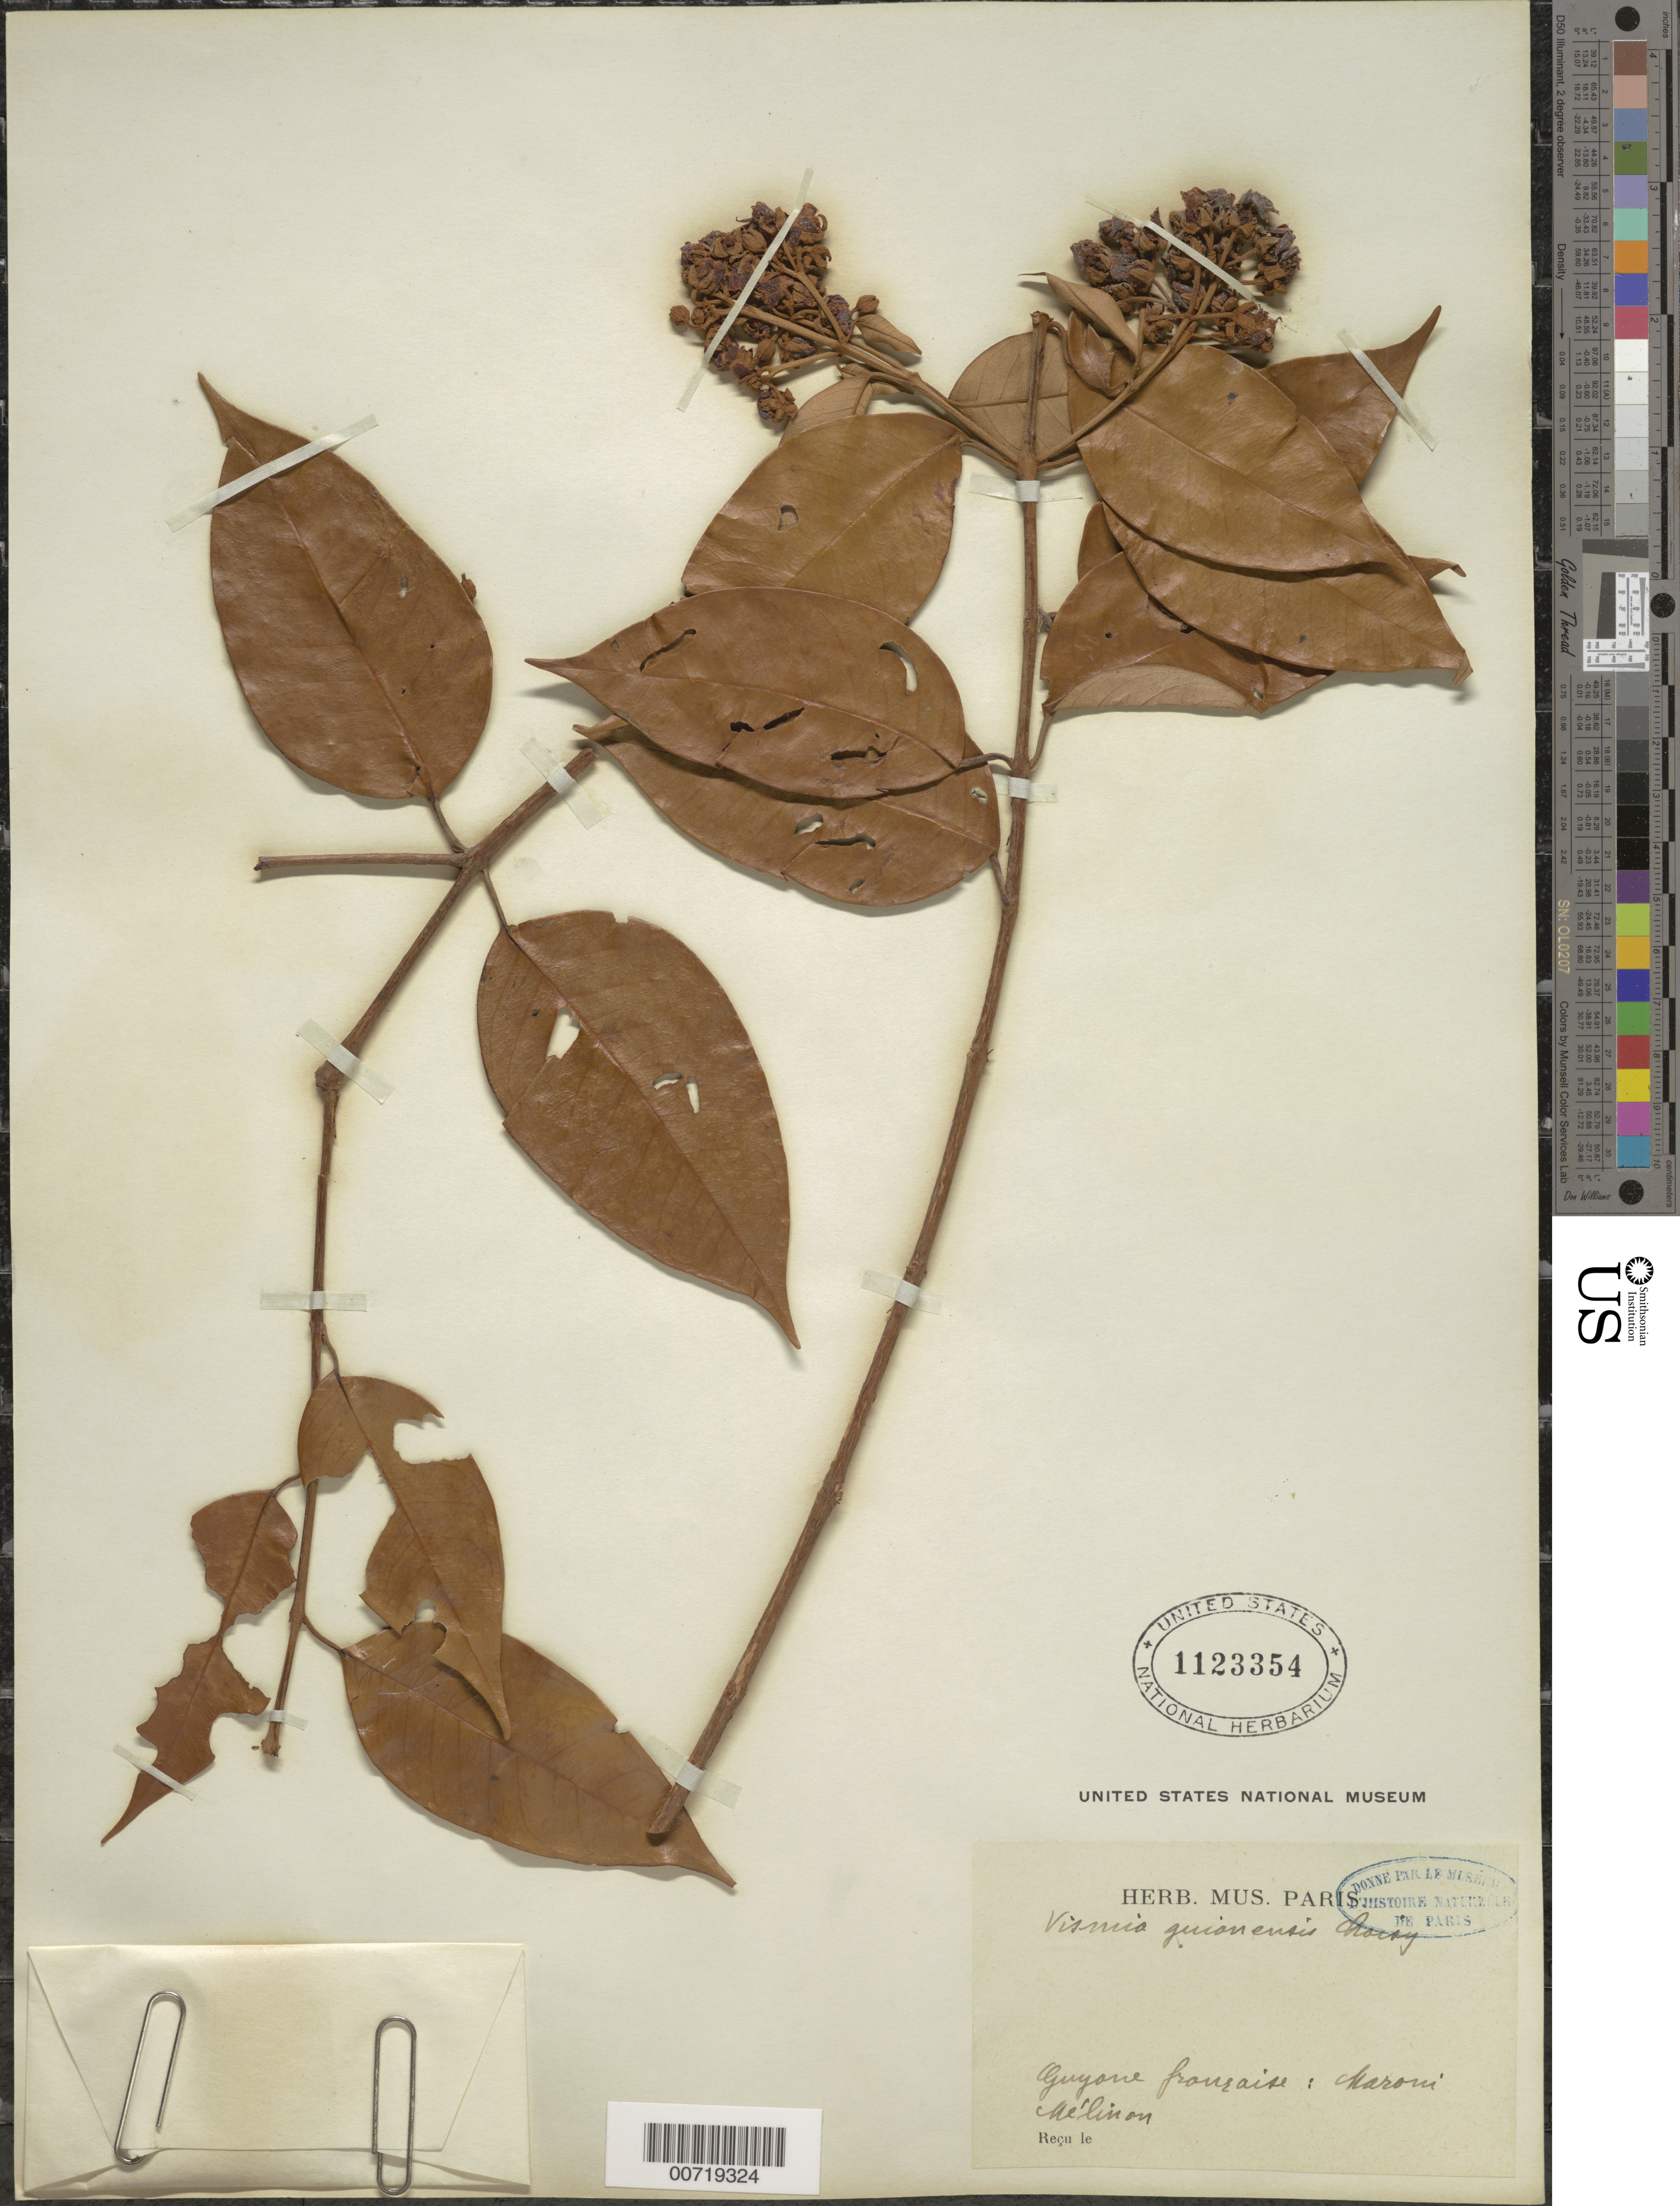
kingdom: Plantae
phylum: Tracheophyta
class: Magnoliopsida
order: Malpighiales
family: Hypericaceae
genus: Vismia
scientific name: Vismia guianensis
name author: (Aubl.) Pers.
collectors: E. Mélinon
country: French Guiana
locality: Maroni R.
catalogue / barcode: US 1123354